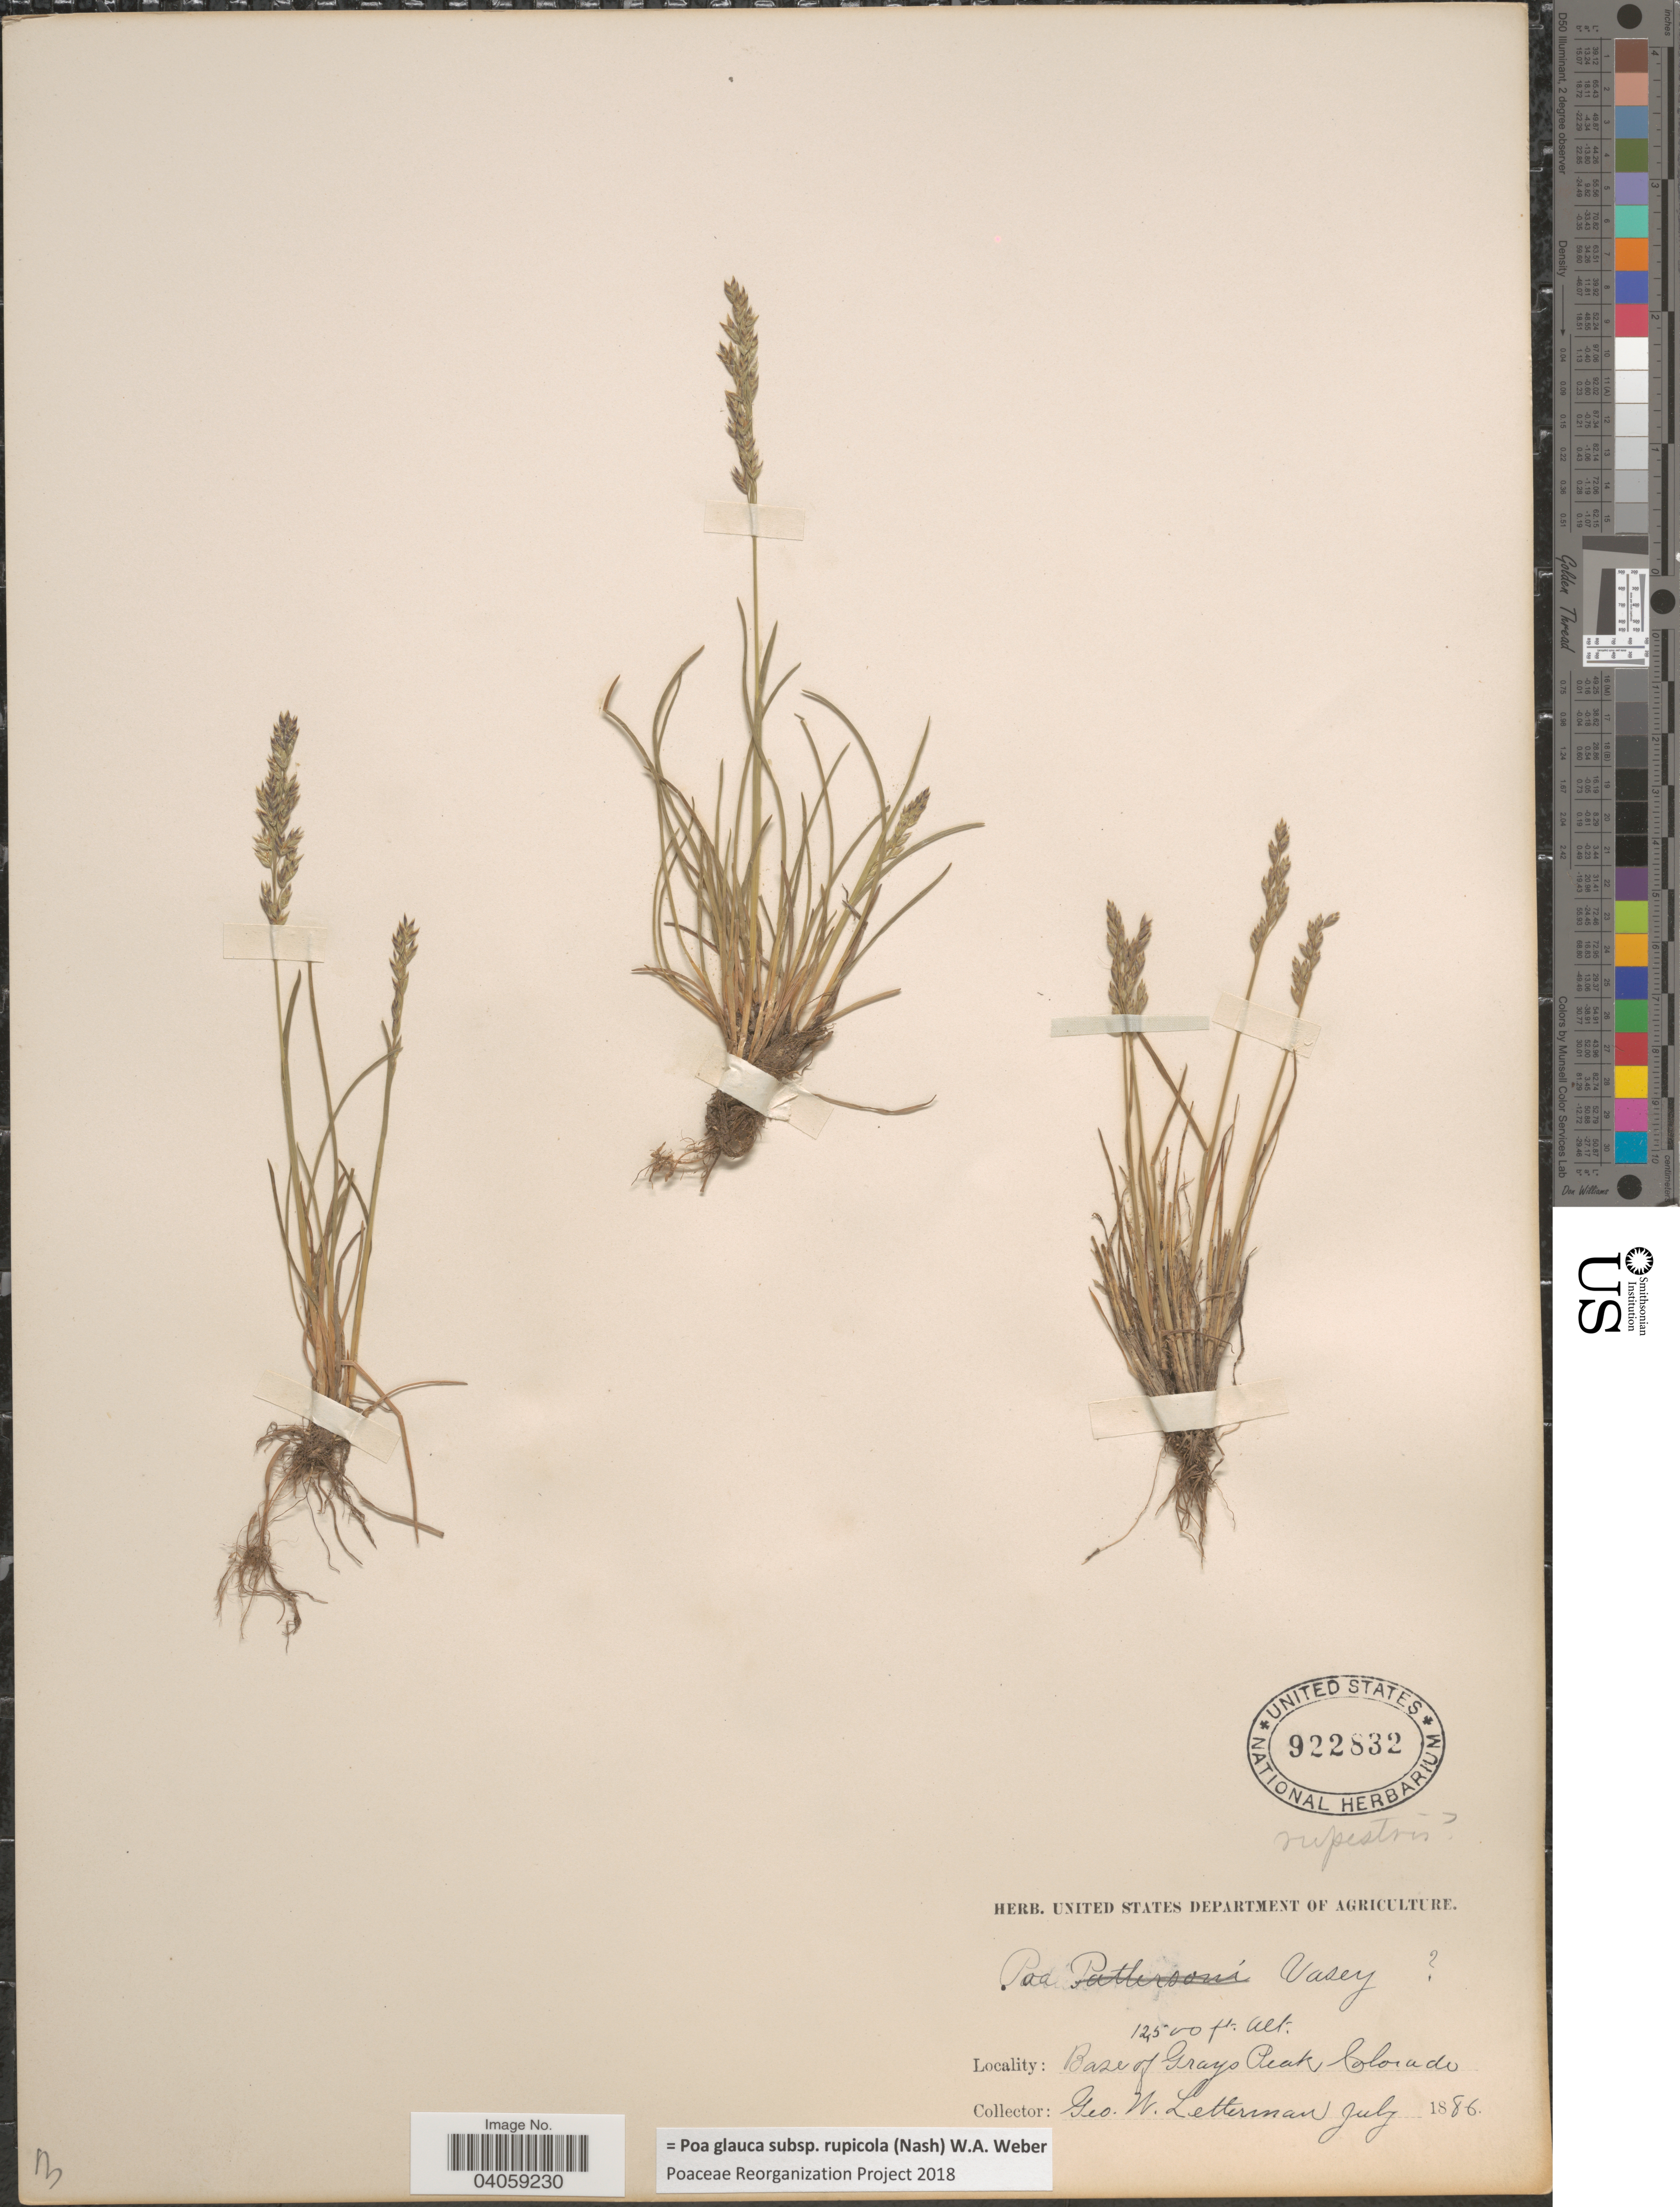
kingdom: Plantae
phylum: Tracheophyta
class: Liliopsida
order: Poales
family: Poaceae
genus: Poa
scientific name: Poa glauca subsp. rupicola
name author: (Nash) W.A. Weber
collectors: G. W. Letterman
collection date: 1886-07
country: United States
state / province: Colorado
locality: Base of Grays Peak.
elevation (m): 3810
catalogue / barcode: US 922832